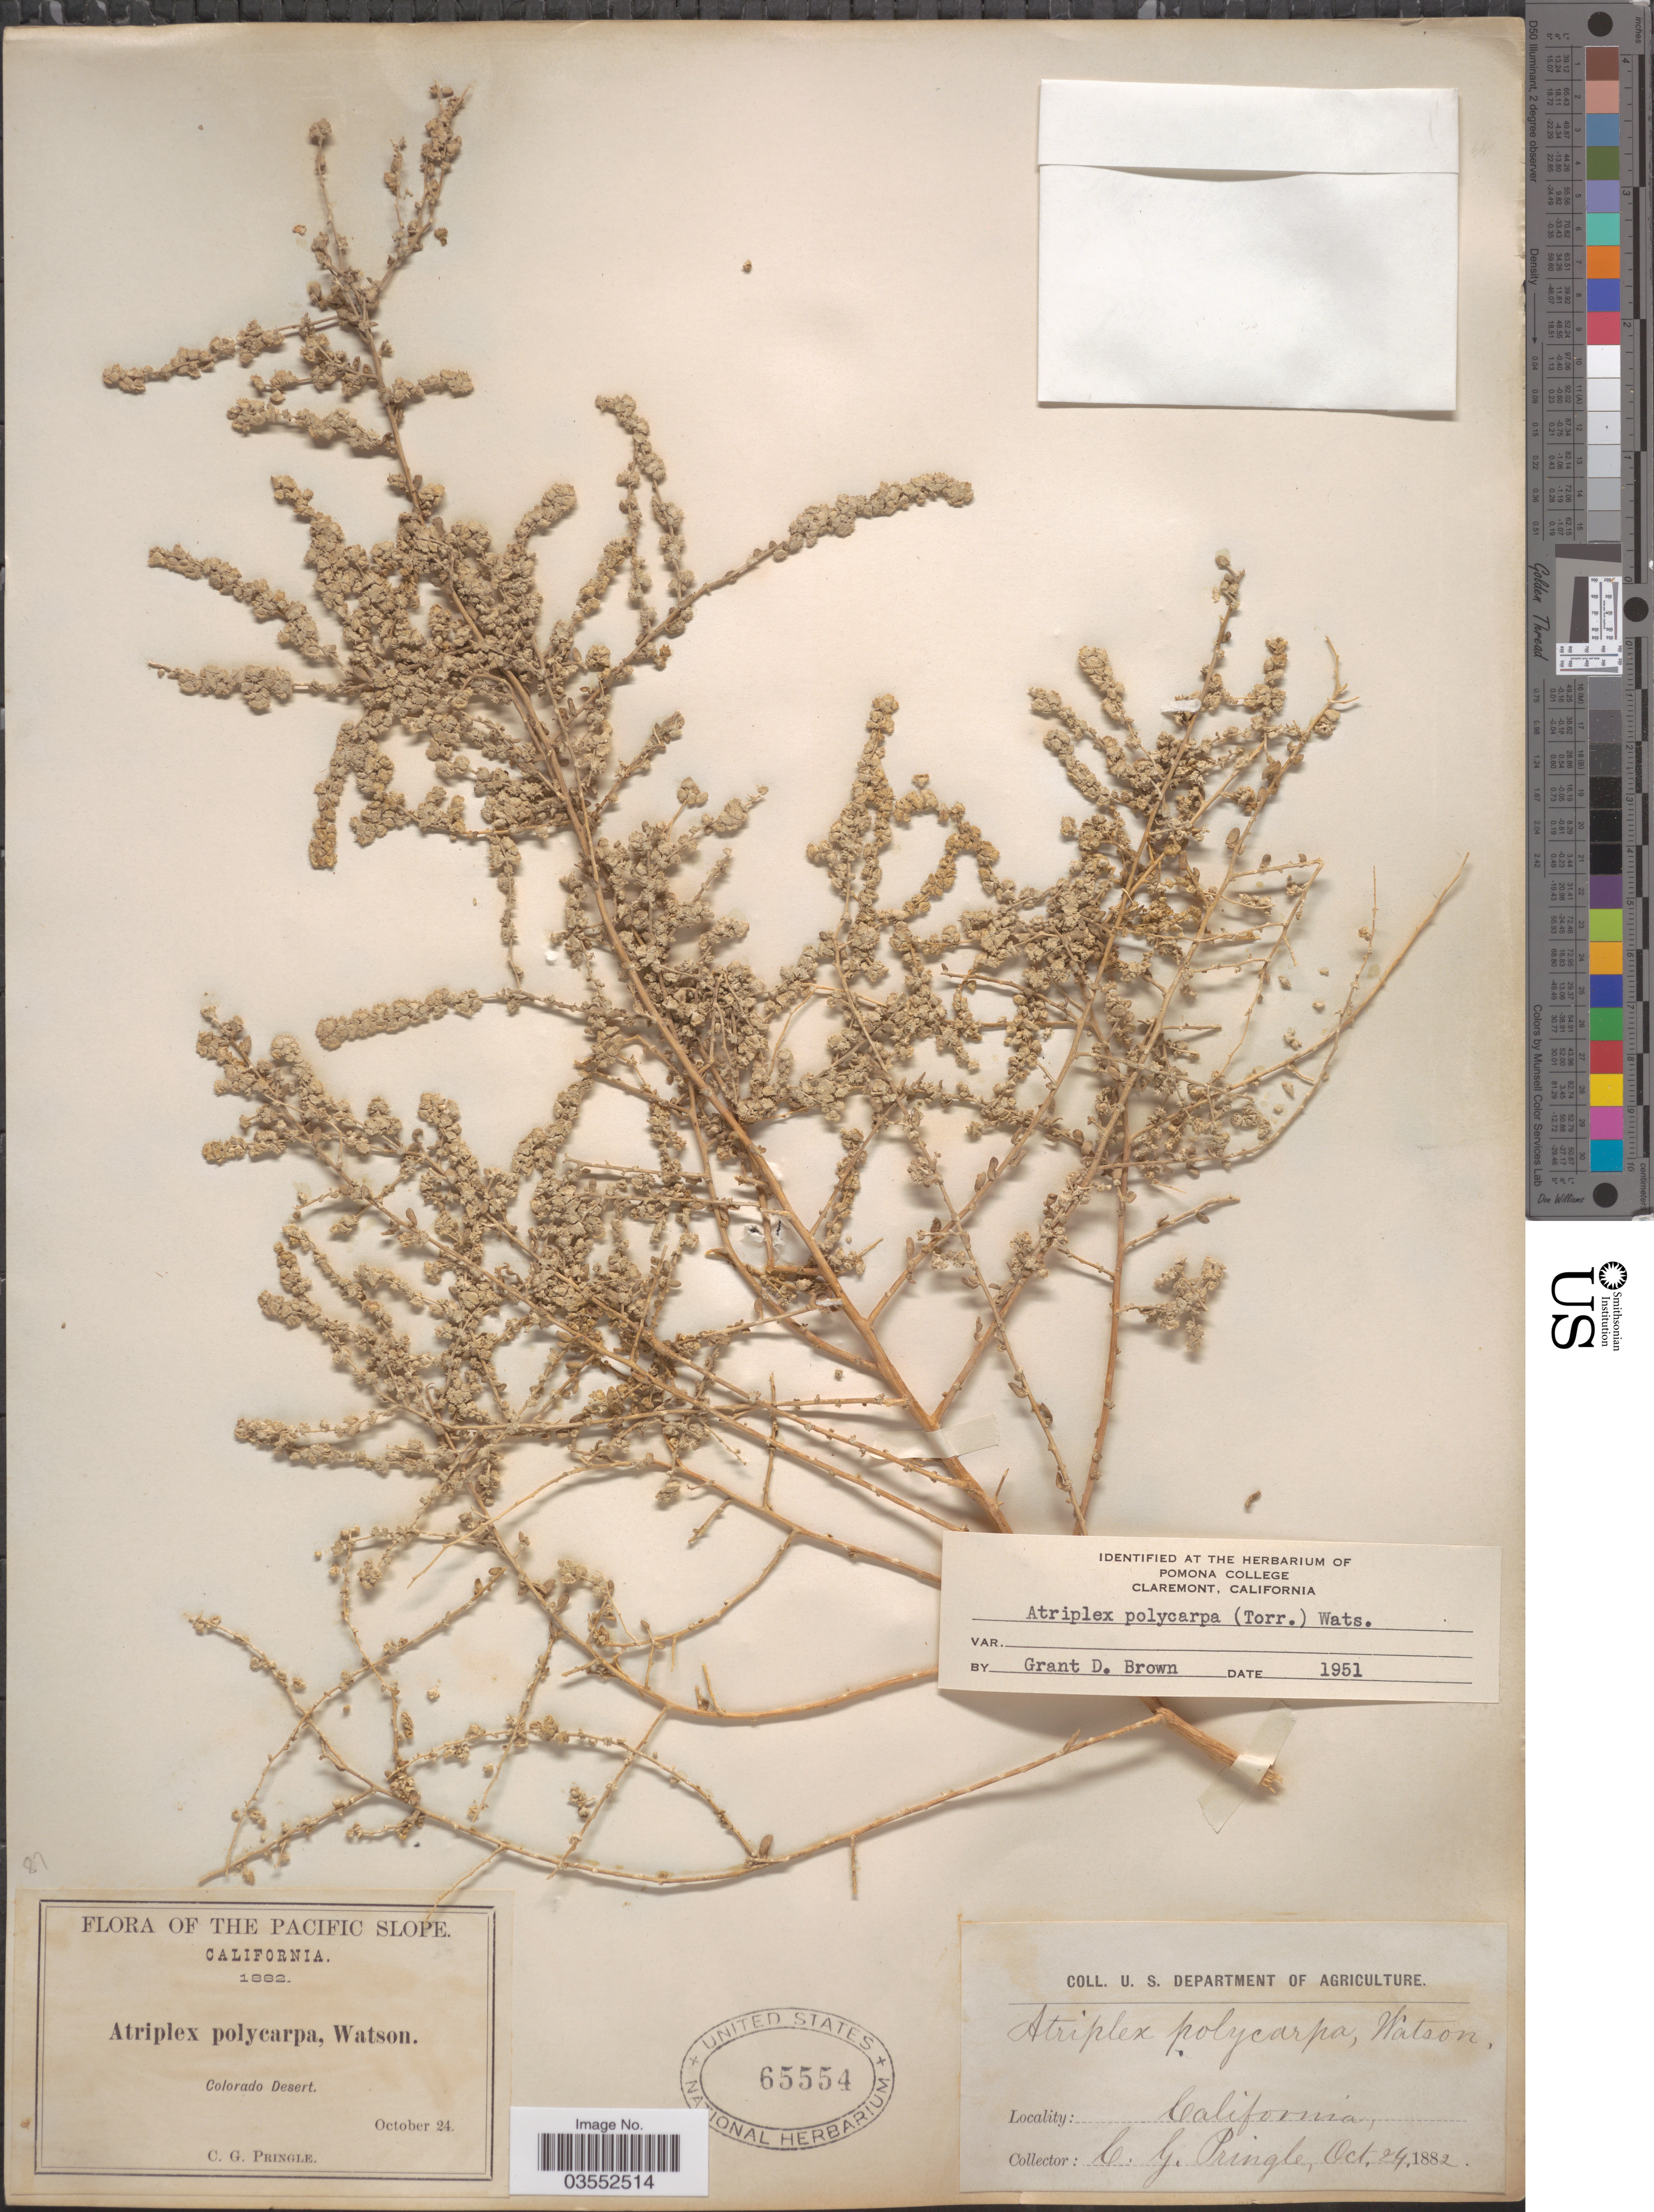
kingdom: Plantae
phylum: Tracheophyta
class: Magnoliopsida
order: Caryophyllales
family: Amaranthaceae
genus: Atriplex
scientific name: Atriplex polycarpa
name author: (Torr.) S. Watson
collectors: C. G. Pringle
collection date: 1882-10-24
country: United States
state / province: Wyoming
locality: The Pacific Slope. Colorado Desert.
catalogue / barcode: US 65554